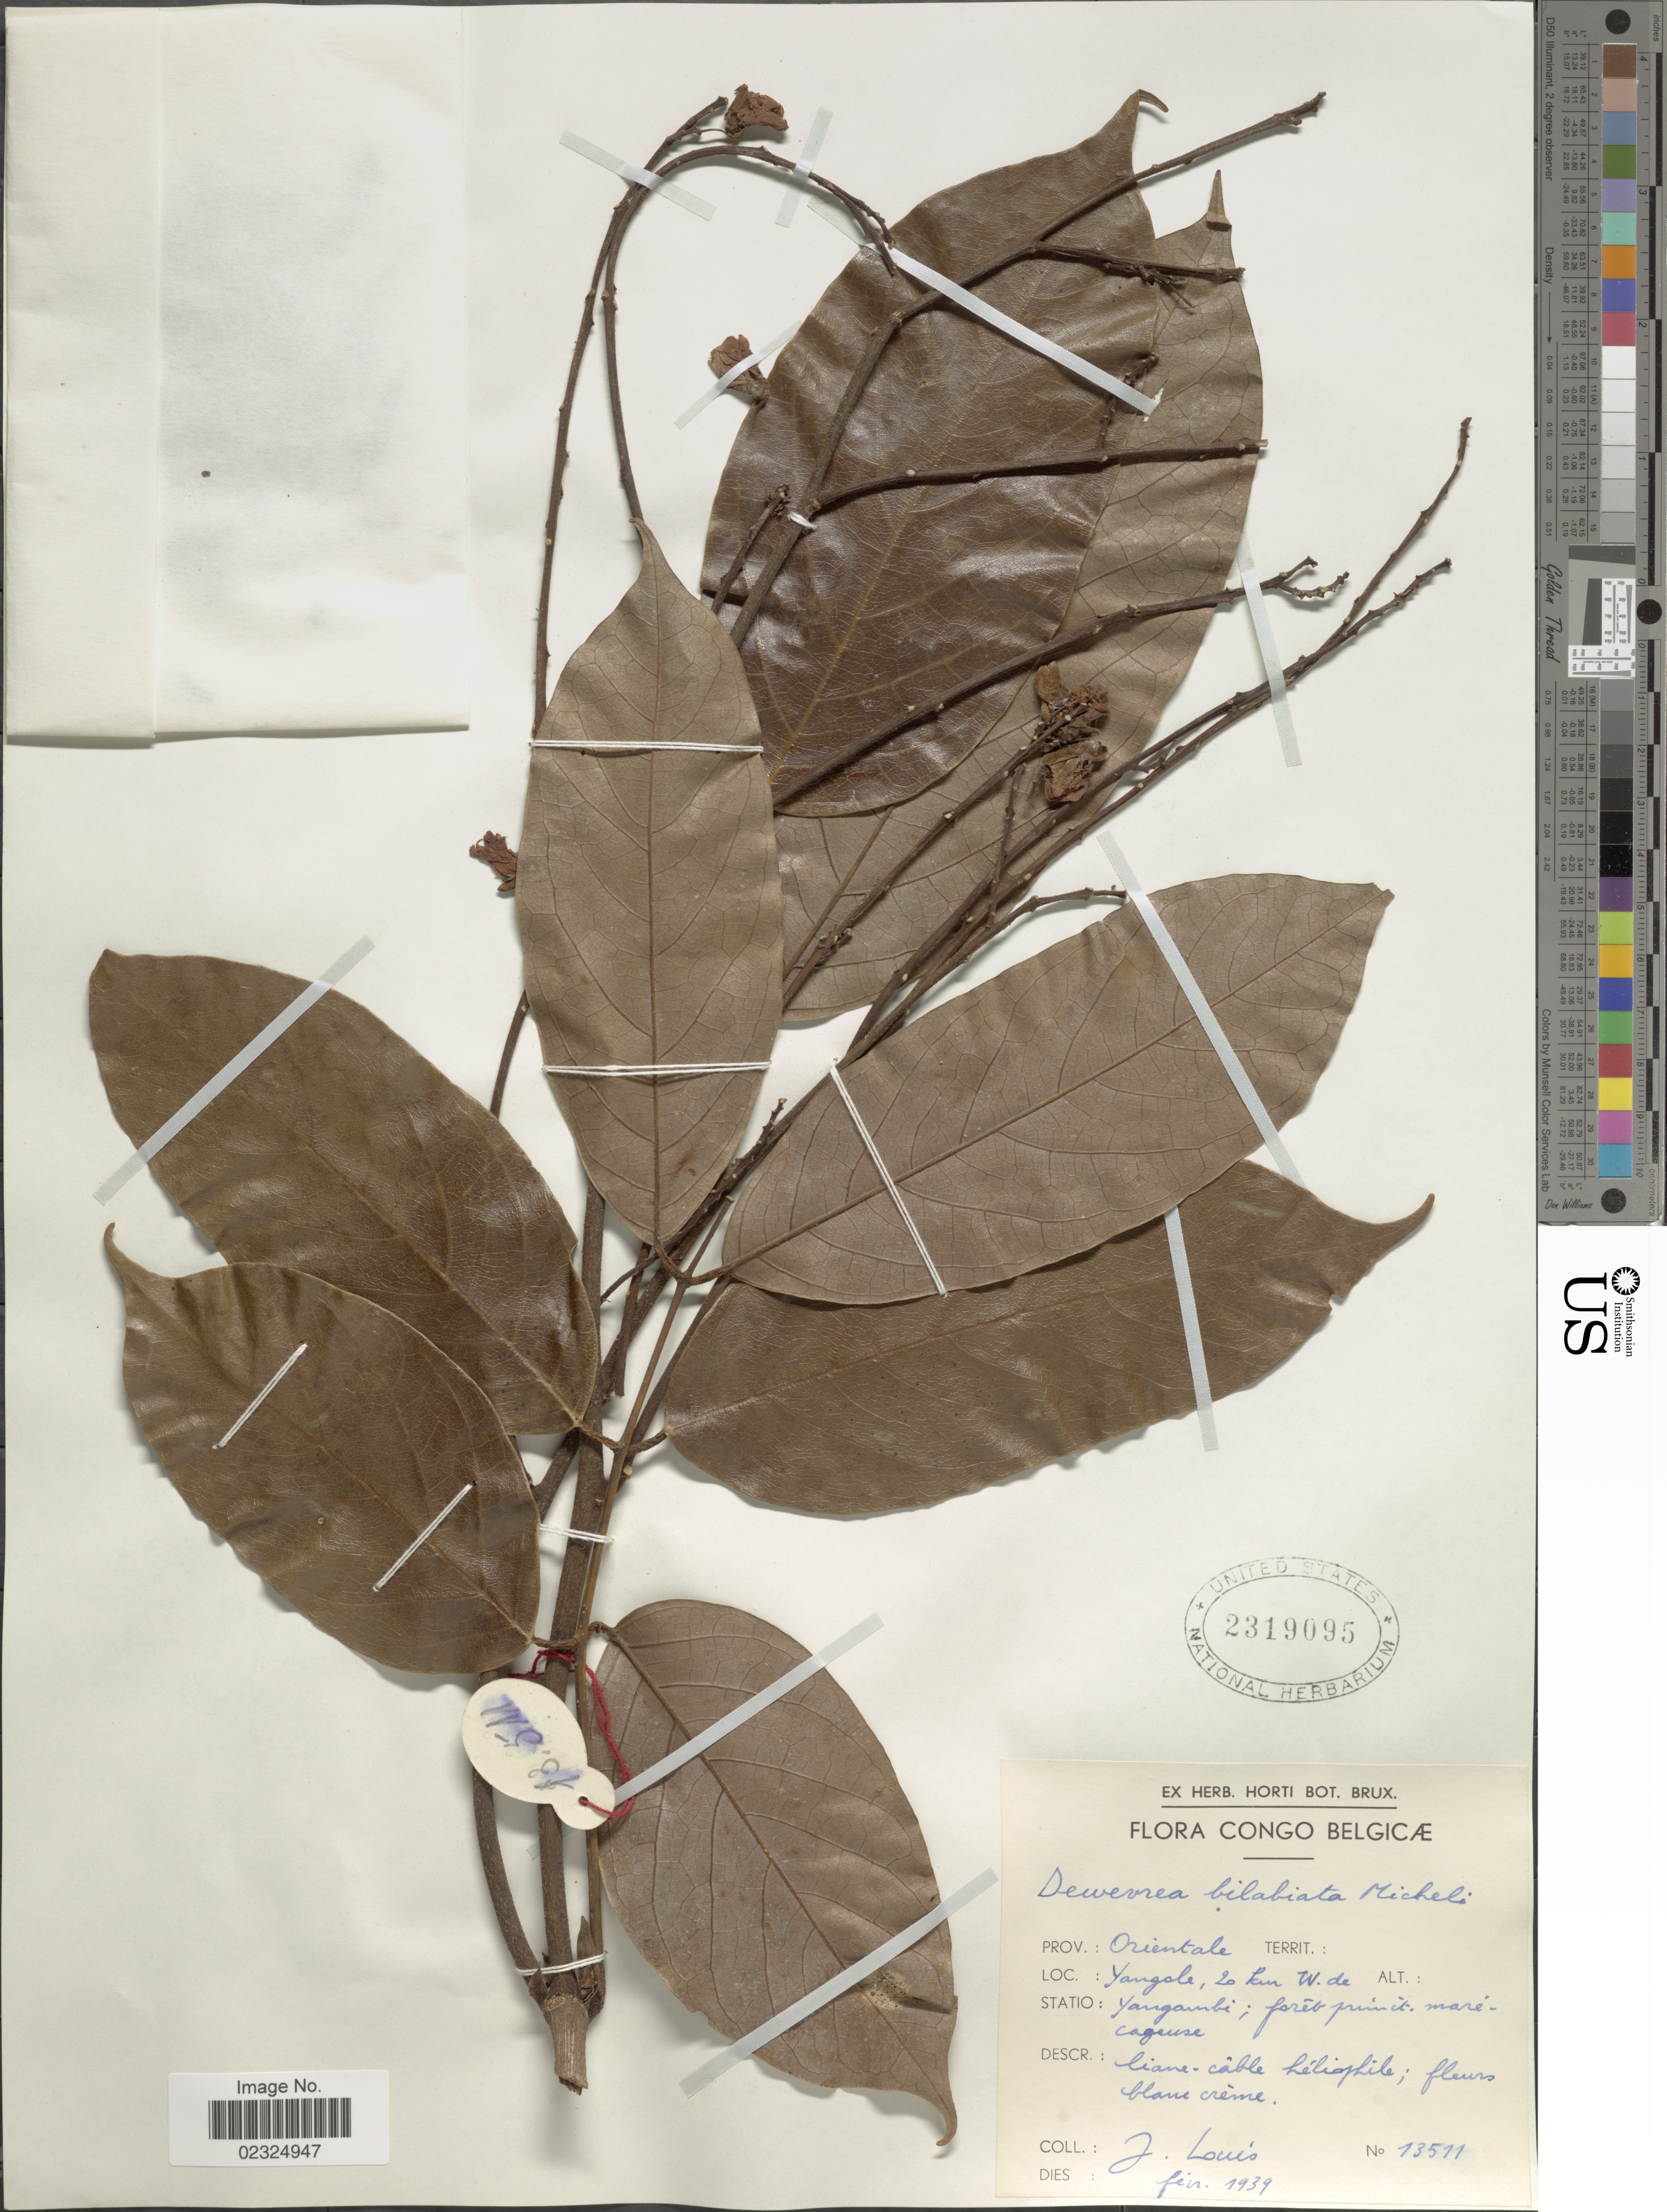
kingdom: Plantae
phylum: Tracheophyta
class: Magnoliopsida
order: Fabales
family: Fabaceae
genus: Dewevrea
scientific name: Dewevrea bilabiata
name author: Micheli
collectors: J. Louis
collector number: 13511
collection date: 1939-02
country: Congo, Democratic Republic of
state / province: Tshopo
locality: Yangole, 20 km W. de Yangambi.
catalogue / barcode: US 2319095